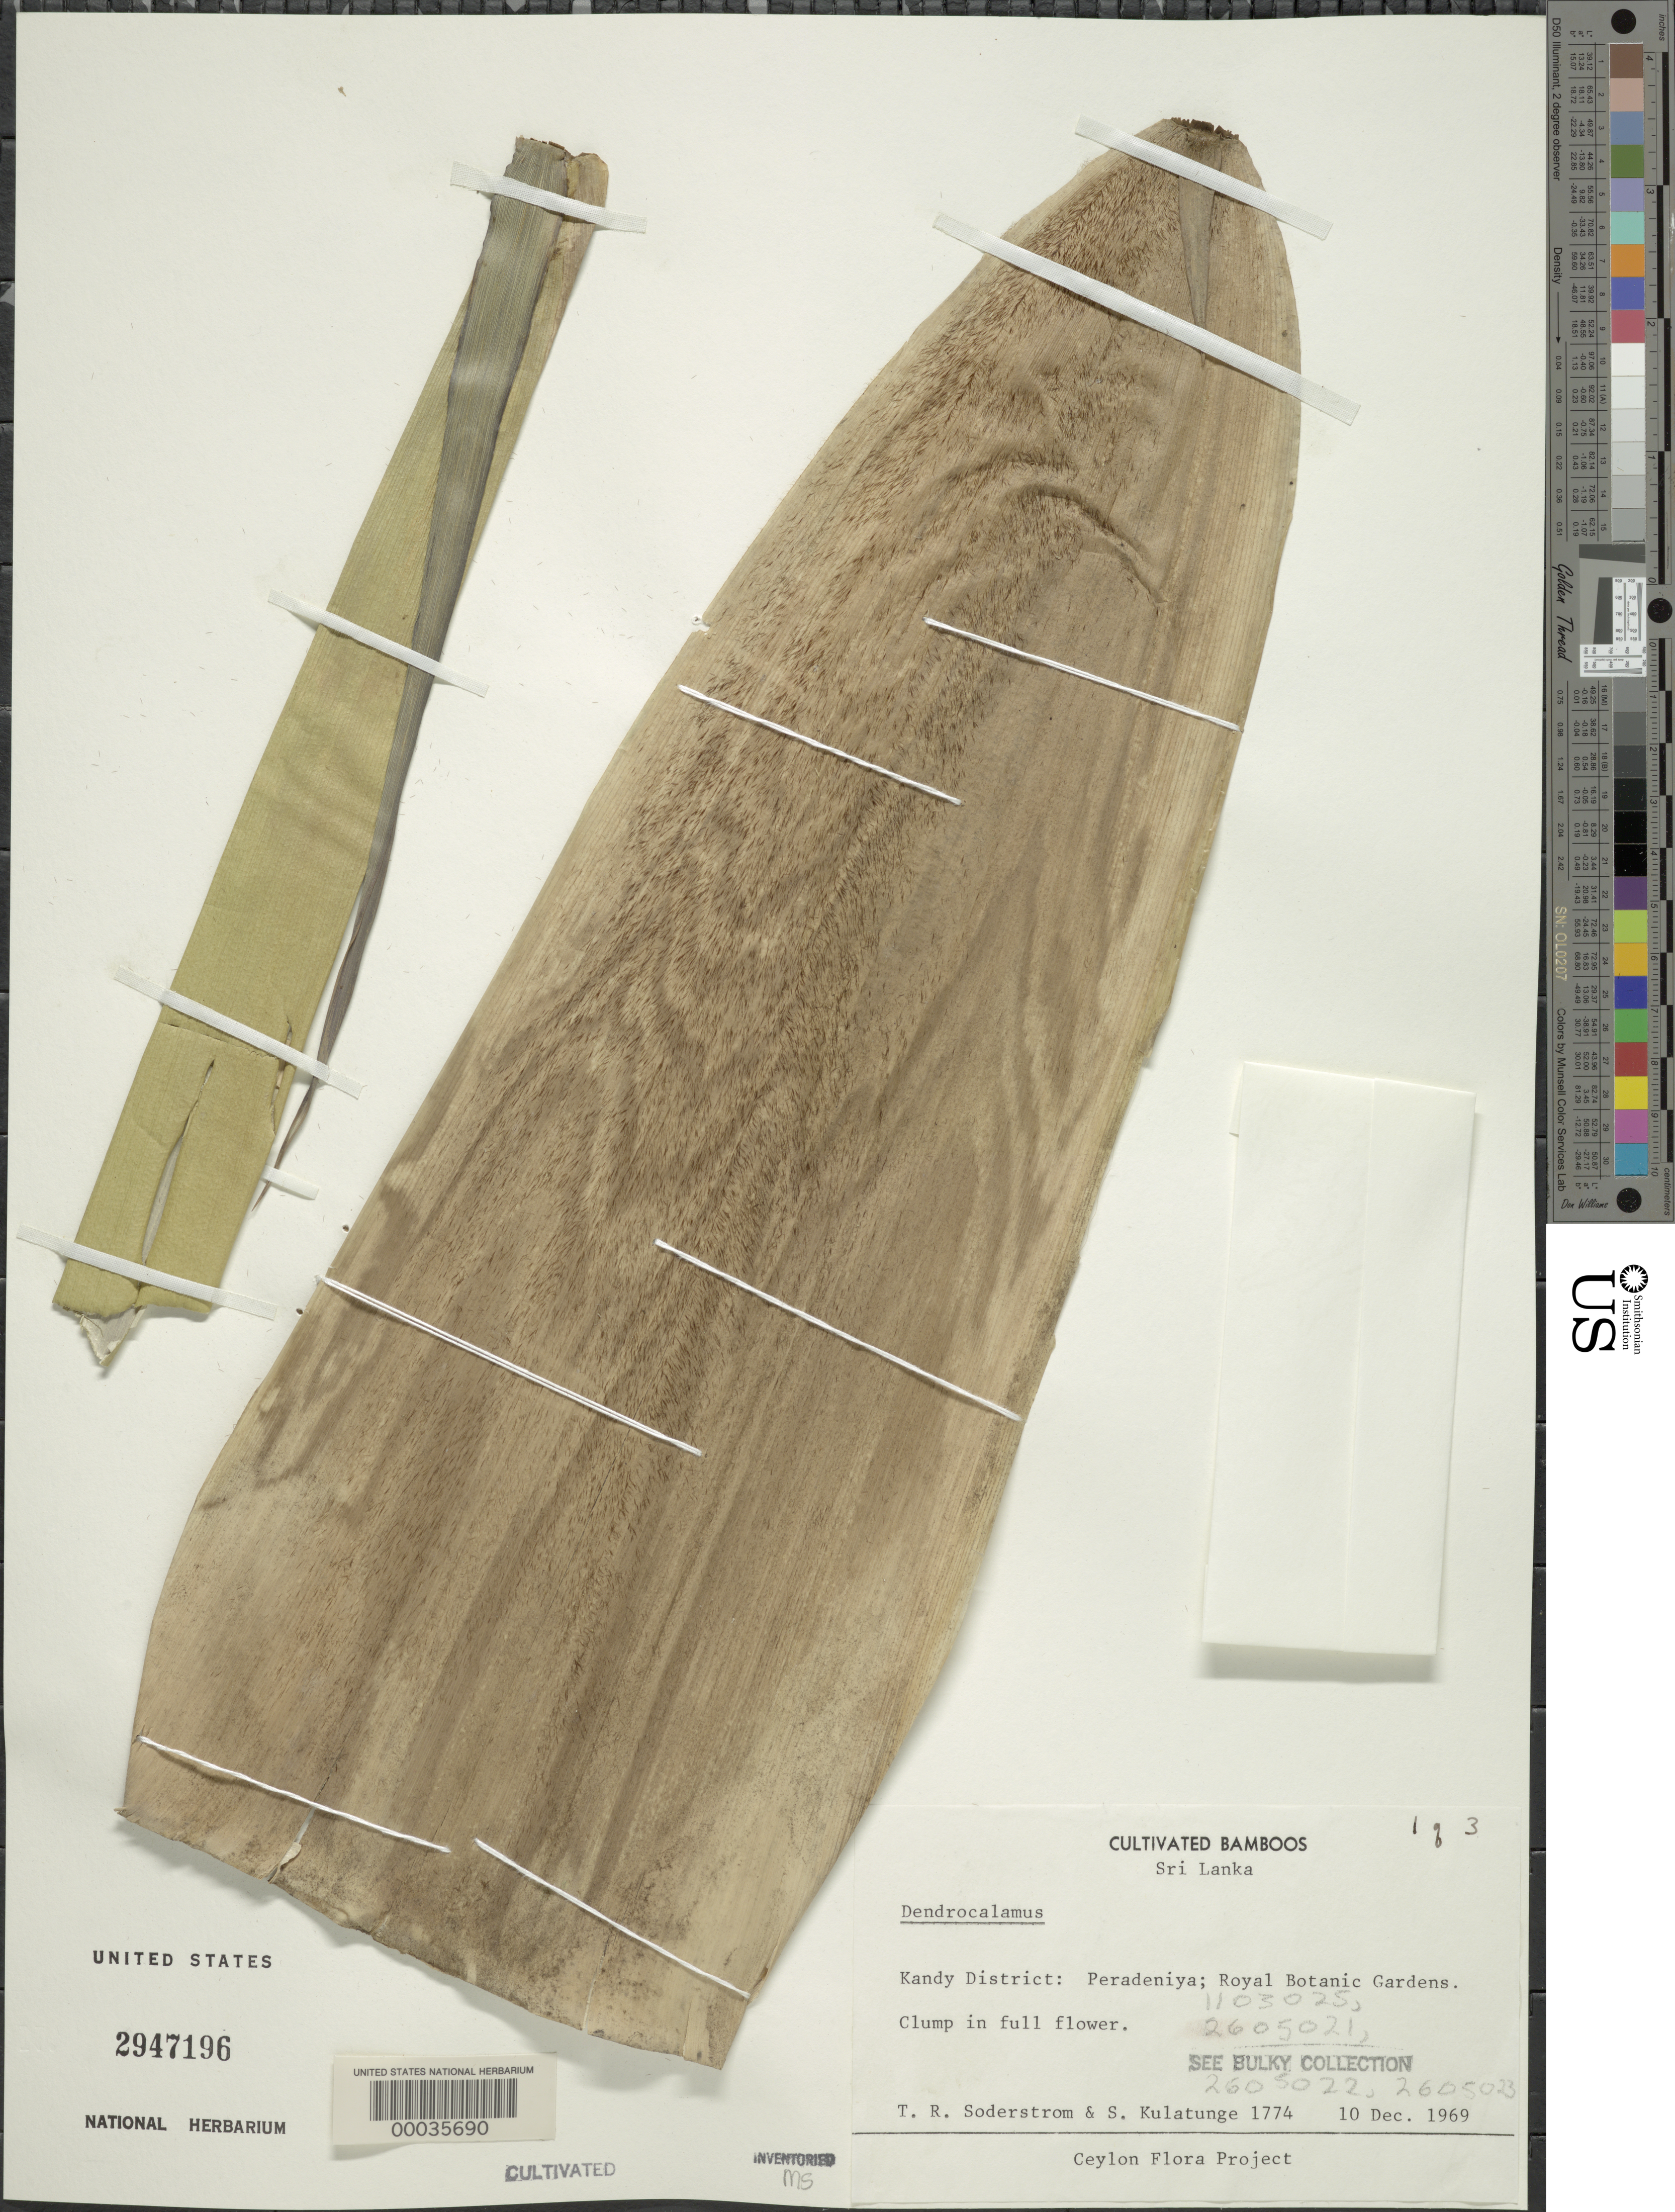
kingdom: Plantae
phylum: Tracheophyta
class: Liliopsida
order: Poales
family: Poaceae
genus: Dendrocalamus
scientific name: Dendrocalamus sp.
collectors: T. R. Soderstrom & S. Kulatunge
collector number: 1774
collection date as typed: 10 Dec 1969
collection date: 1969-12-10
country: Sri Lanka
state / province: Central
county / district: Kandy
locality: Royal botanic gardens-peradeniya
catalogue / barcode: US 2947196